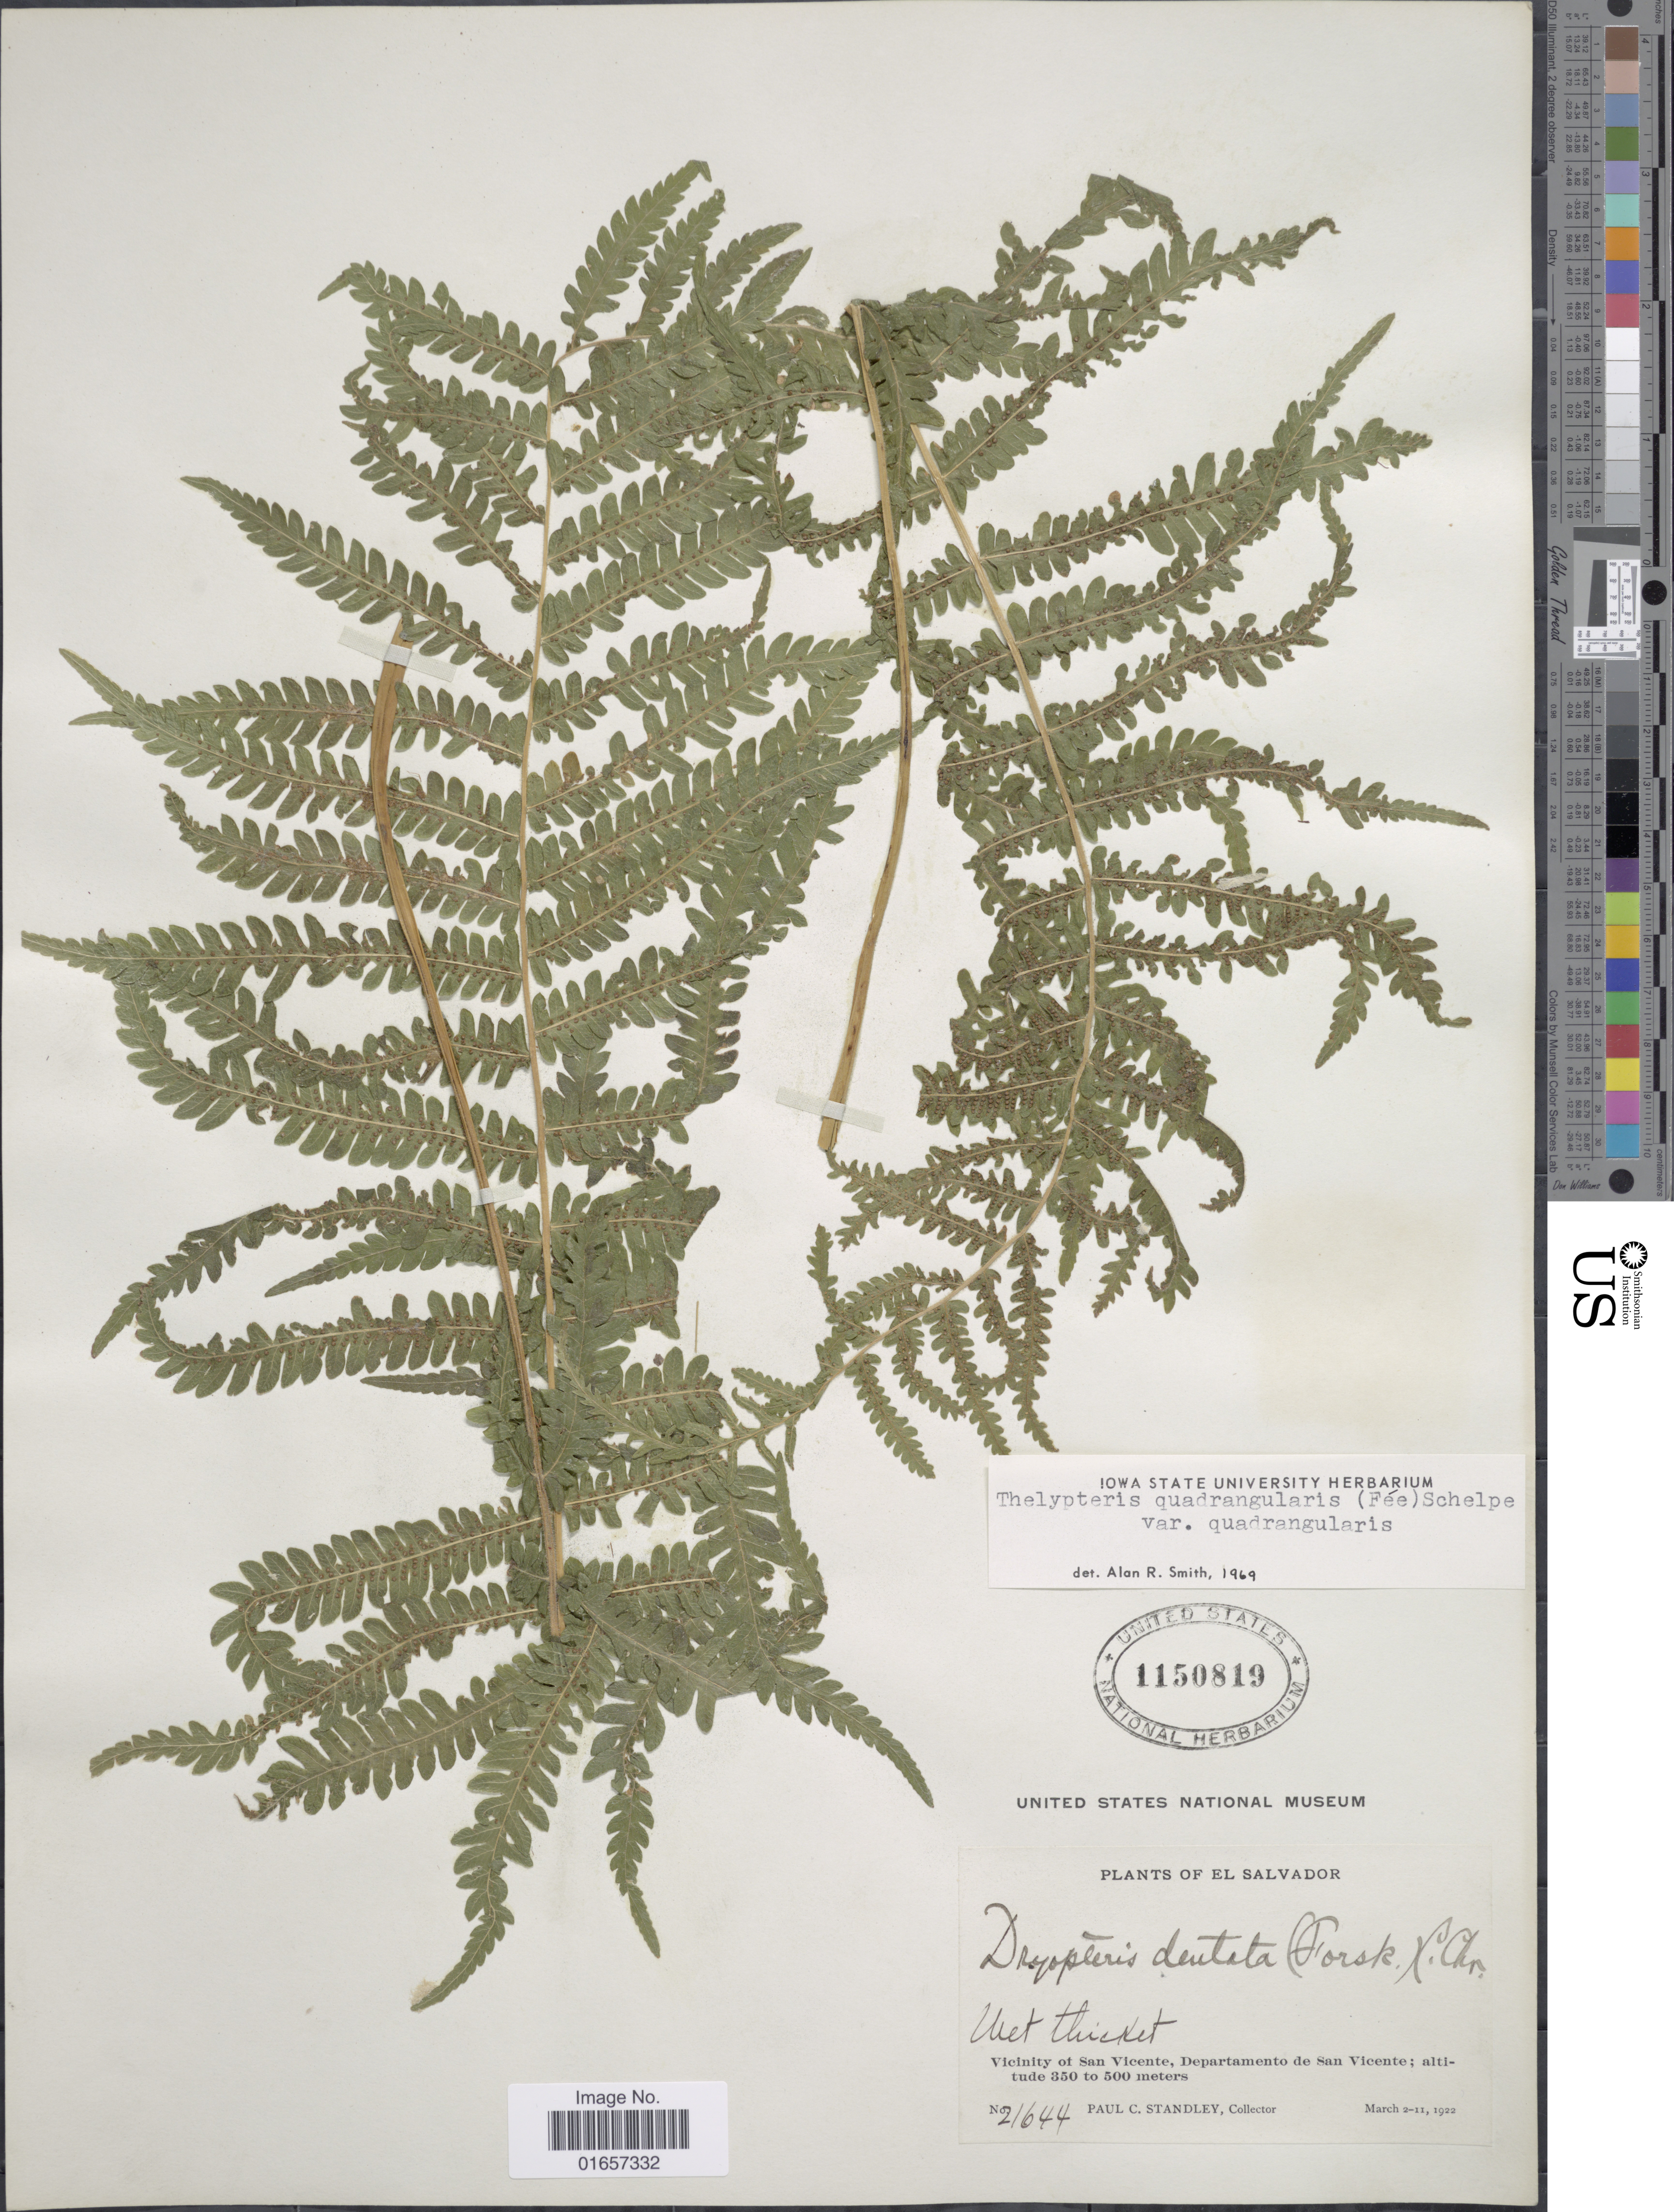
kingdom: Plantae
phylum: Tracheophyta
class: Polypodiopsida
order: Polypodiales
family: Thelypteridaceae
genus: Christella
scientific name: Christella hispidula var. hispidula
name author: (Decne.) Holttum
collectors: P. C. Standley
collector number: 21644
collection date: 1922-03-11/1922-03-21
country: El Salvador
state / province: San Vincente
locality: Vicinity of San Vicente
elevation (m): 350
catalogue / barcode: US 1150819